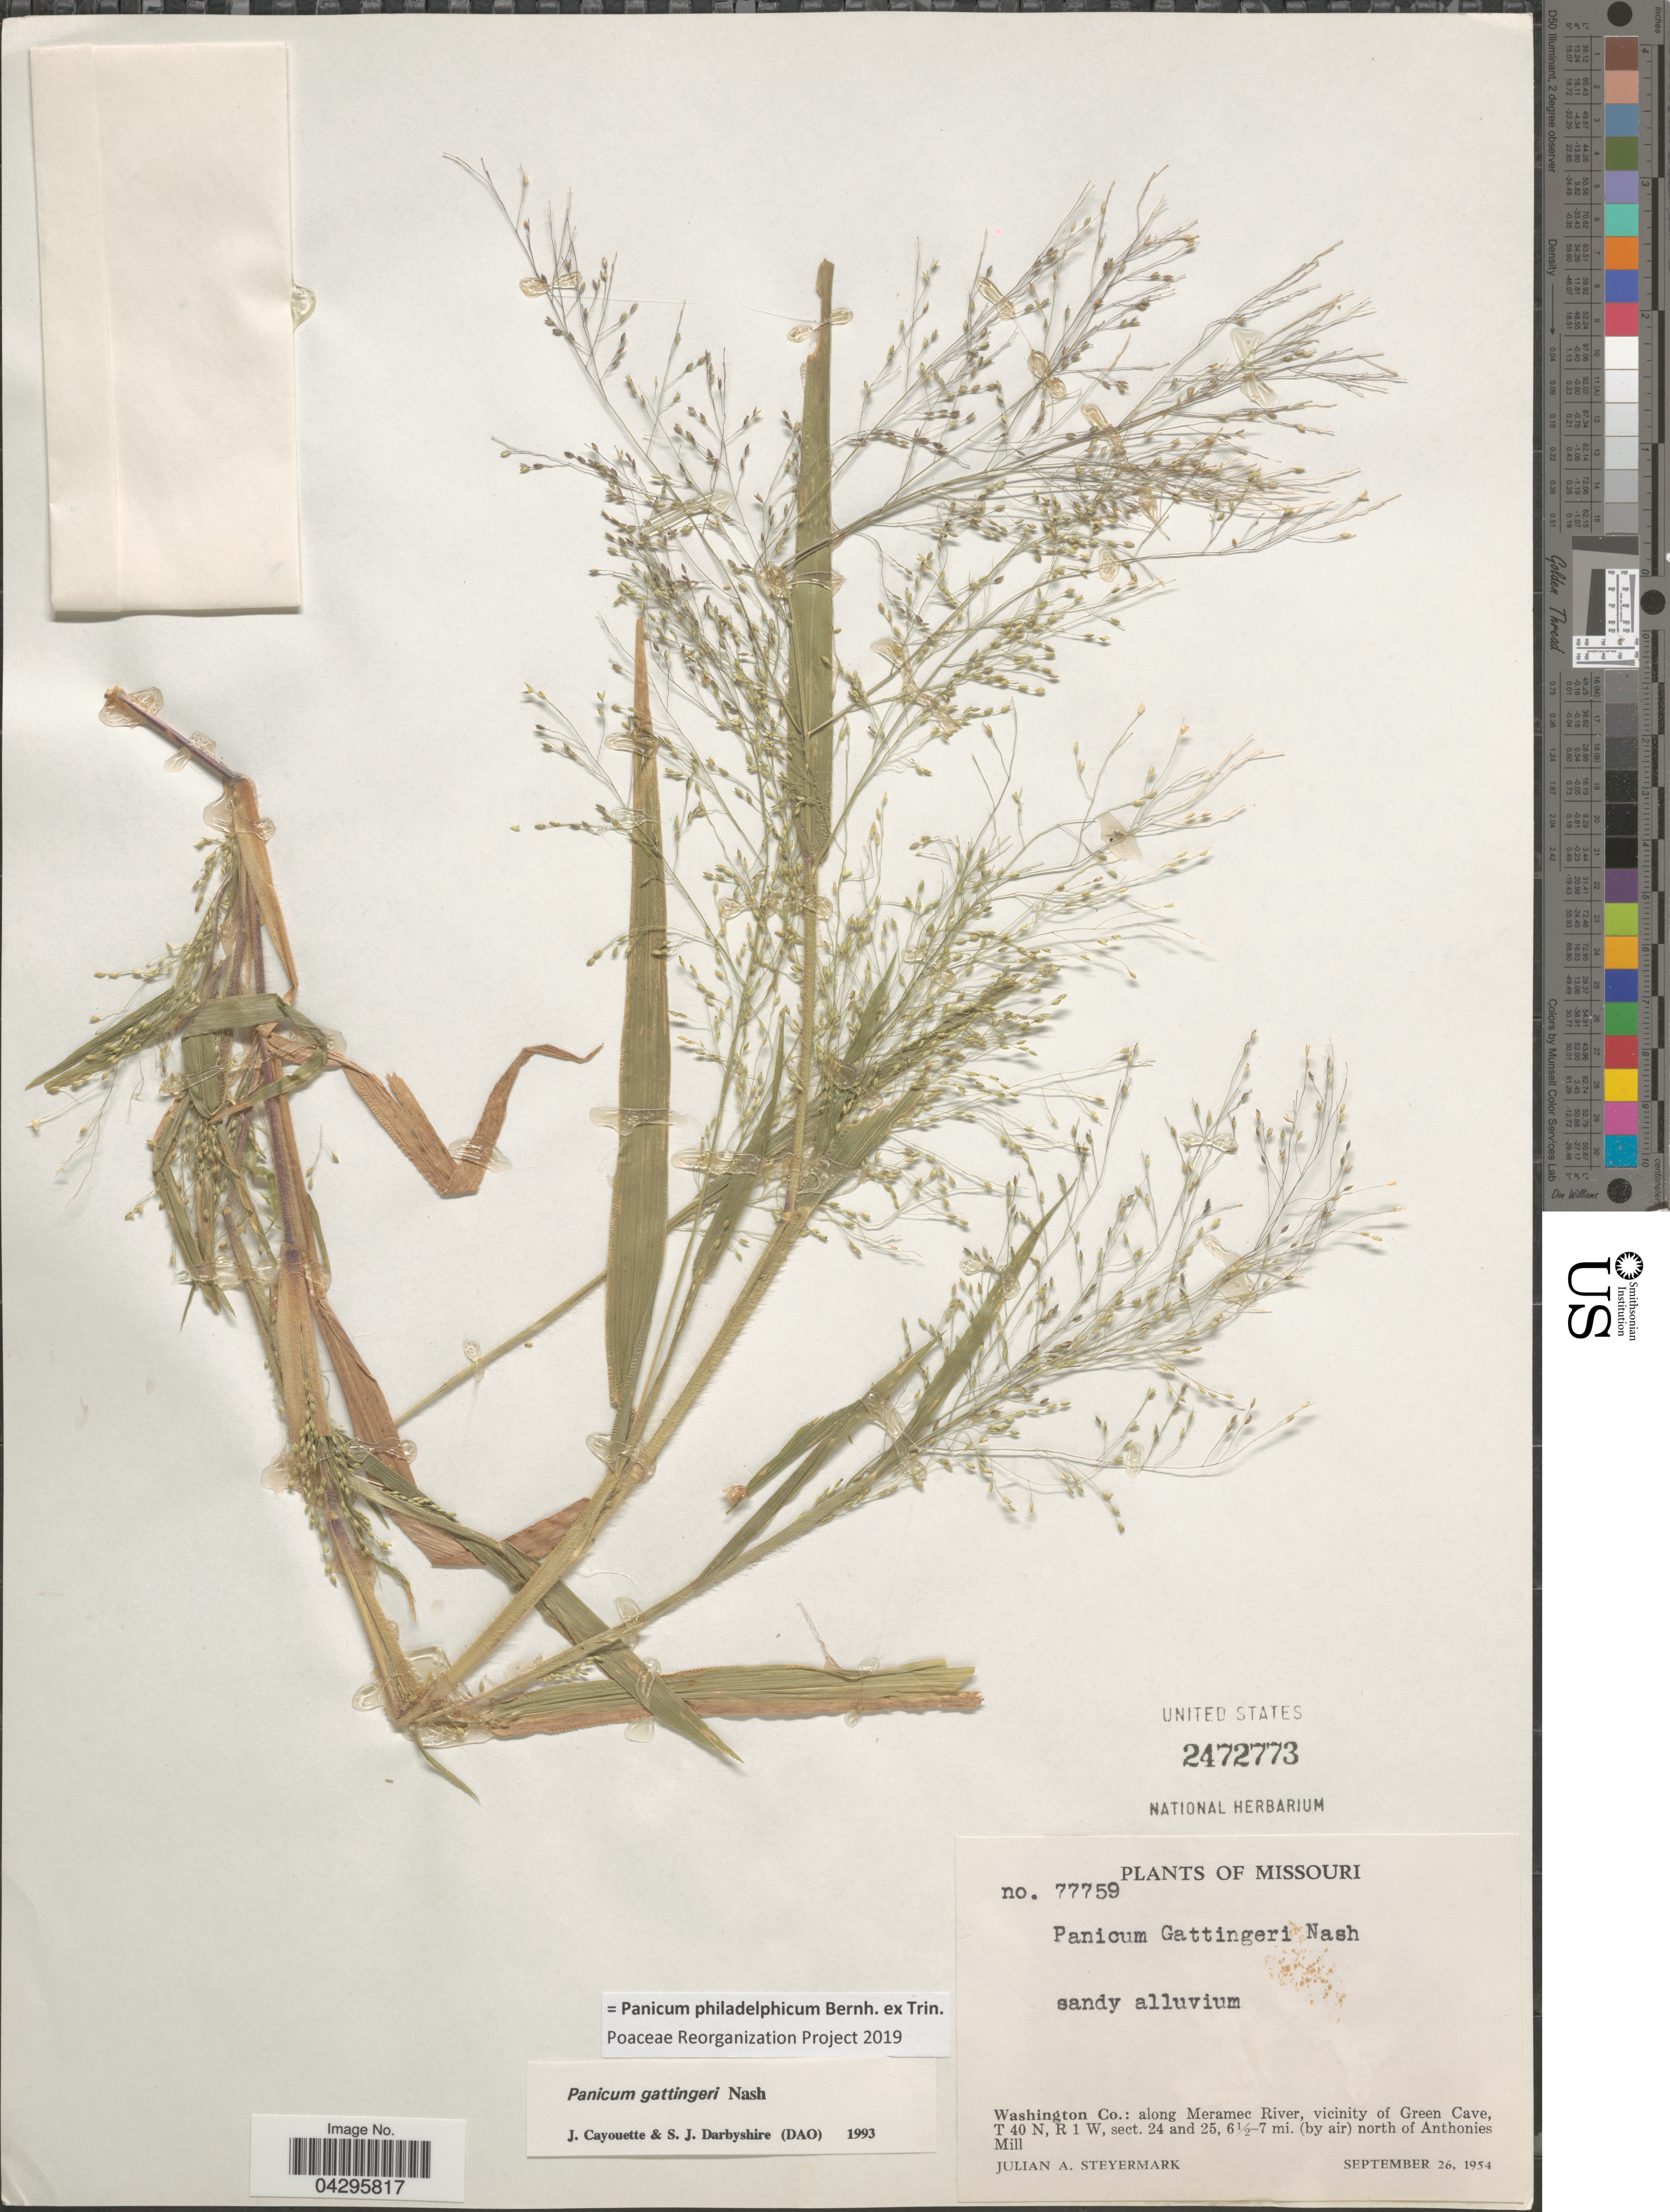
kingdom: Plantae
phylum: Tracheophyta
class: Liliopsida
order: Poales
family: Poaceae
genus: Panicum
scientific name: Panicum philadelphicum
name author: Bernh. ex Trin.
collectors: J. Steyermark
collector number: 77759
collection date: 1954-09-26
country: United States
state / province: Missouri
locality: Sandy alluvium. Washington Co.: along Meramec River, vicinity of Green Cave, T 40 N, R 1 W, sect. 24 and 25, 6½-7 mi. (by air) north of Anthonies Mill.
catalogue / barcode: US 2472773